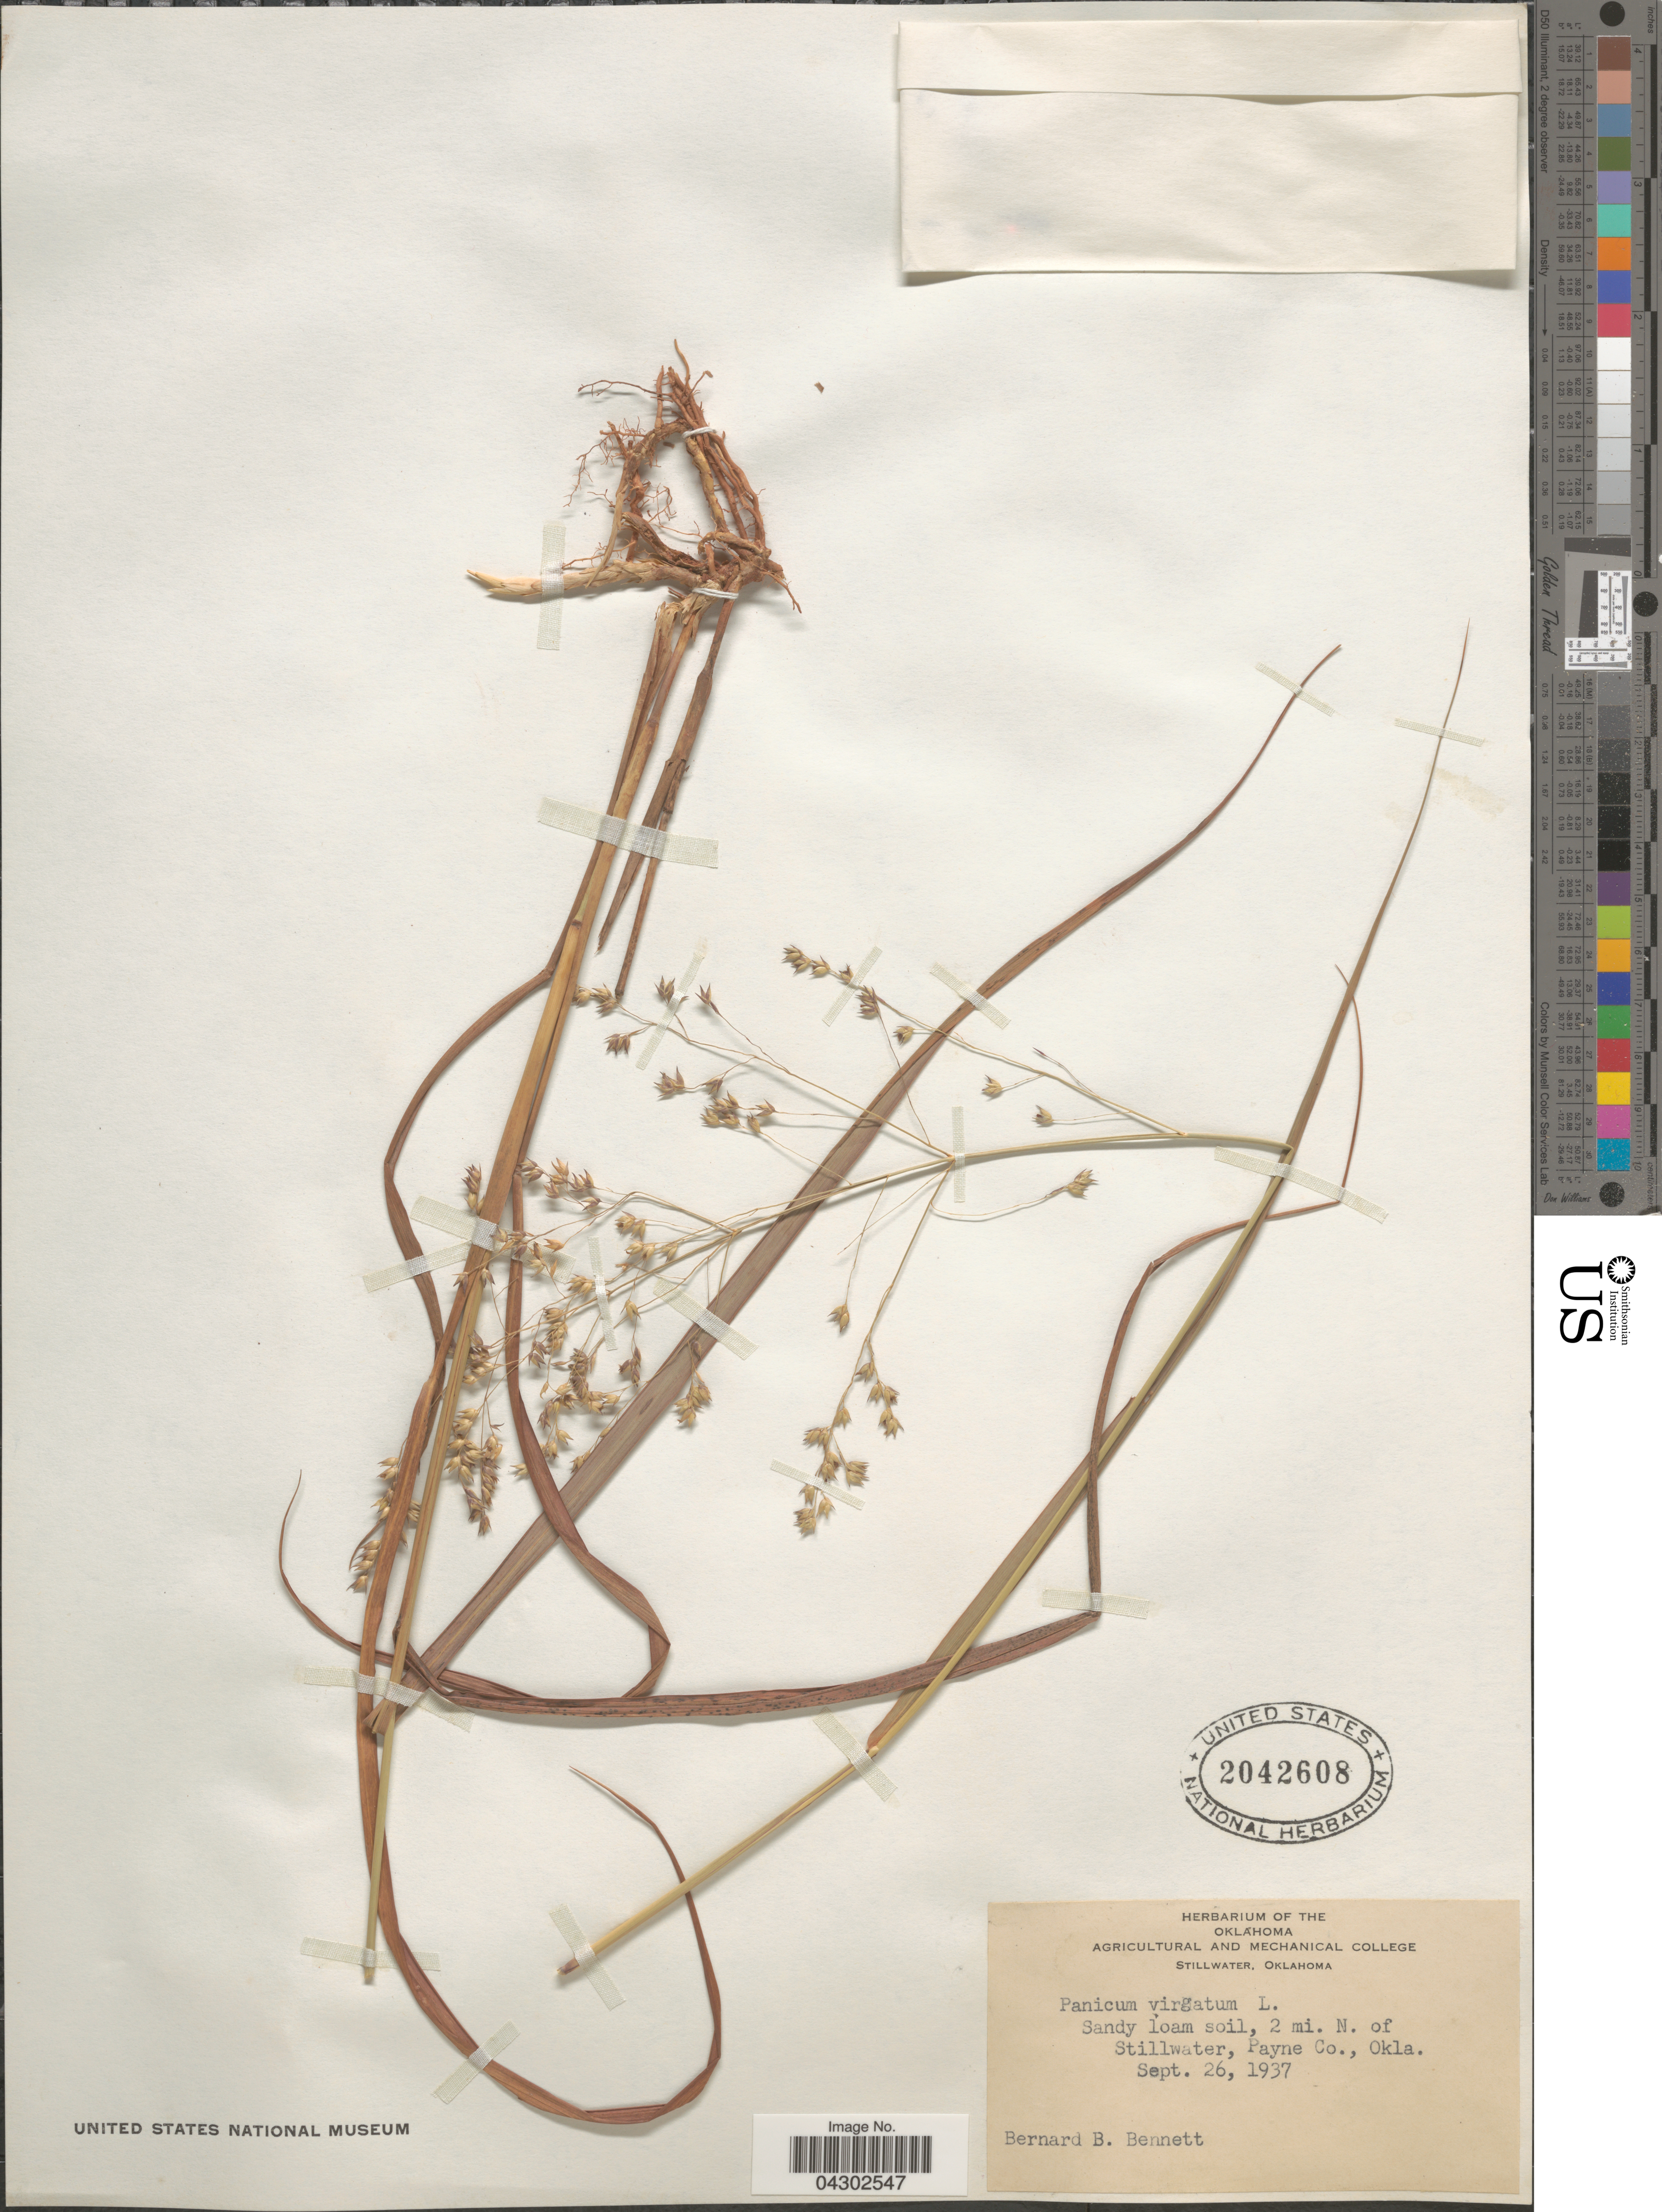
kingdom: Plantae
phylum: Tracheophyta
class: Liliopsida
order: Poales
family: Poaceae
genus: Panicum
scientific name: Panicum virgatum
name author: L.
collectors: B. Bennett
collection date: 1937-09-26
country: United States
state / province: Oklahoma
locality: Sandy loam soil, 2 mi. N. of Stillwater, Payne Co.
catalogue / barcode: US 2042608